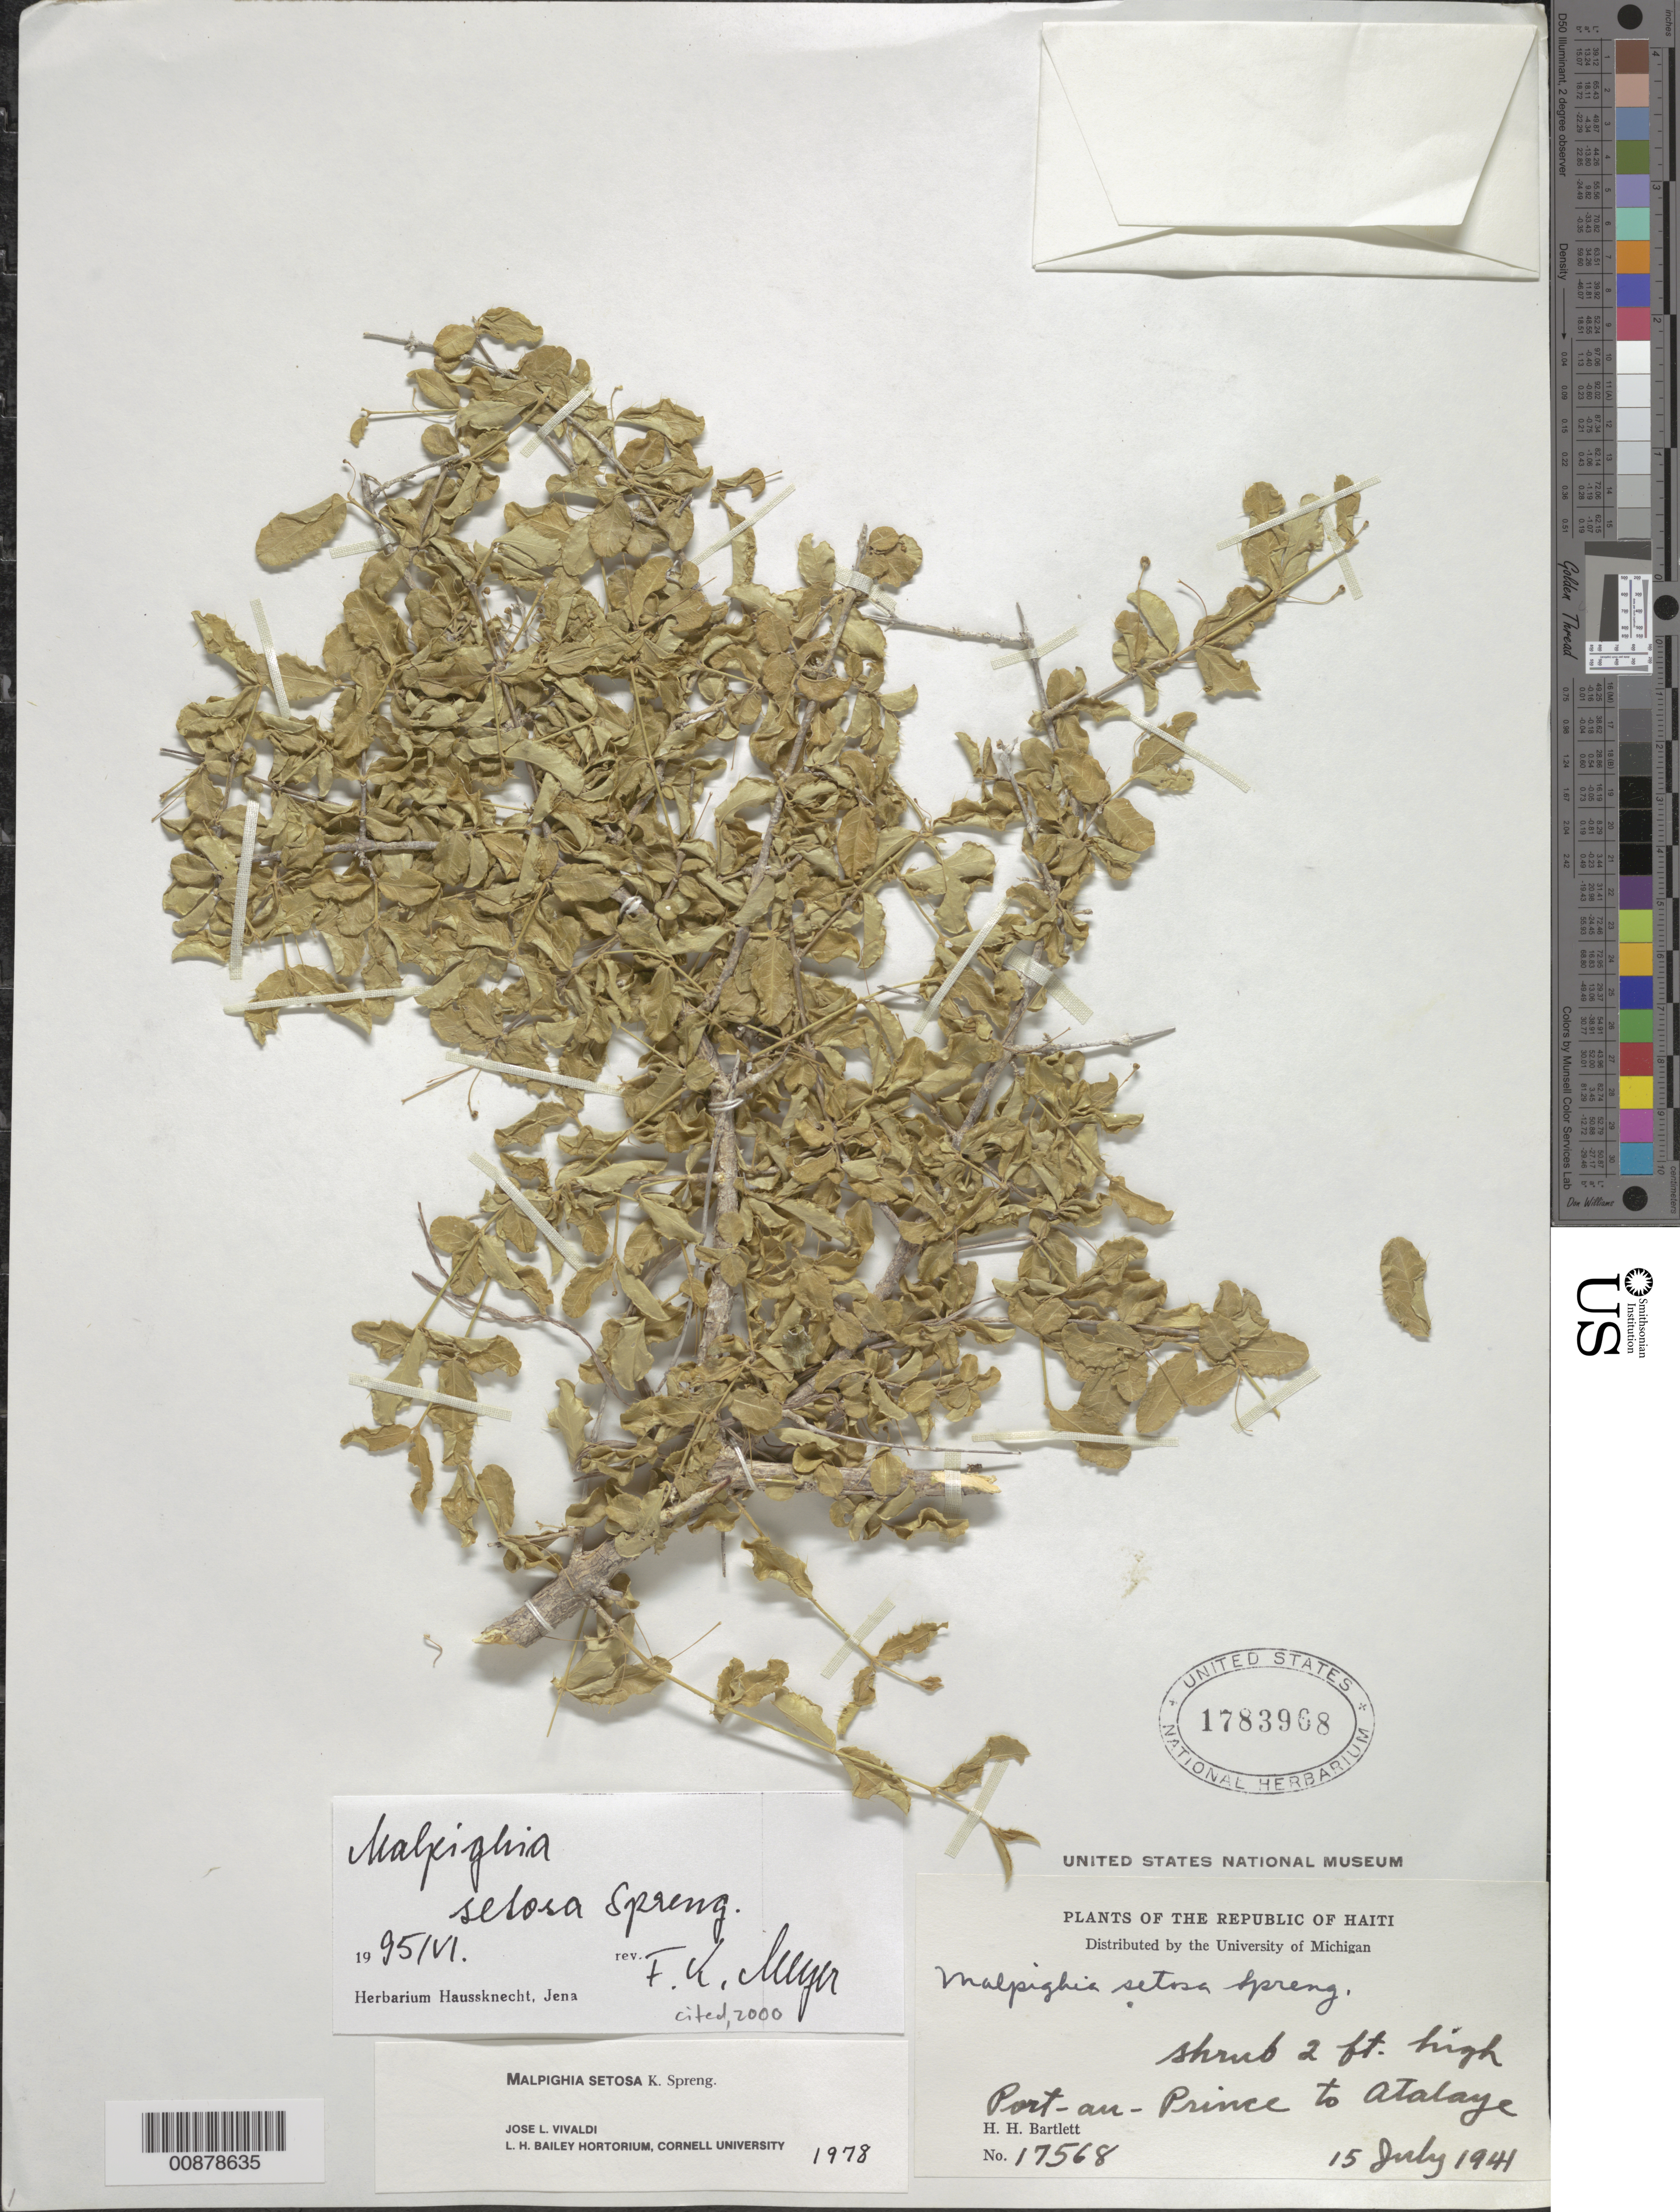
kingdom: Plantae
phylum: Tracheophyta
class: Magnoliopsida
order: Malpighiales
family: Malpighiaceae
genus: Malpighia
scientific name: Malpighia setosa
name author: Spreng.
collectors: H. H. Bartlett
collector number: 17568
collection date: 1941-07-15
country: Haiti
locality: Port-au-Prince to Atalaye.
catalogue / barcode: US 1783968